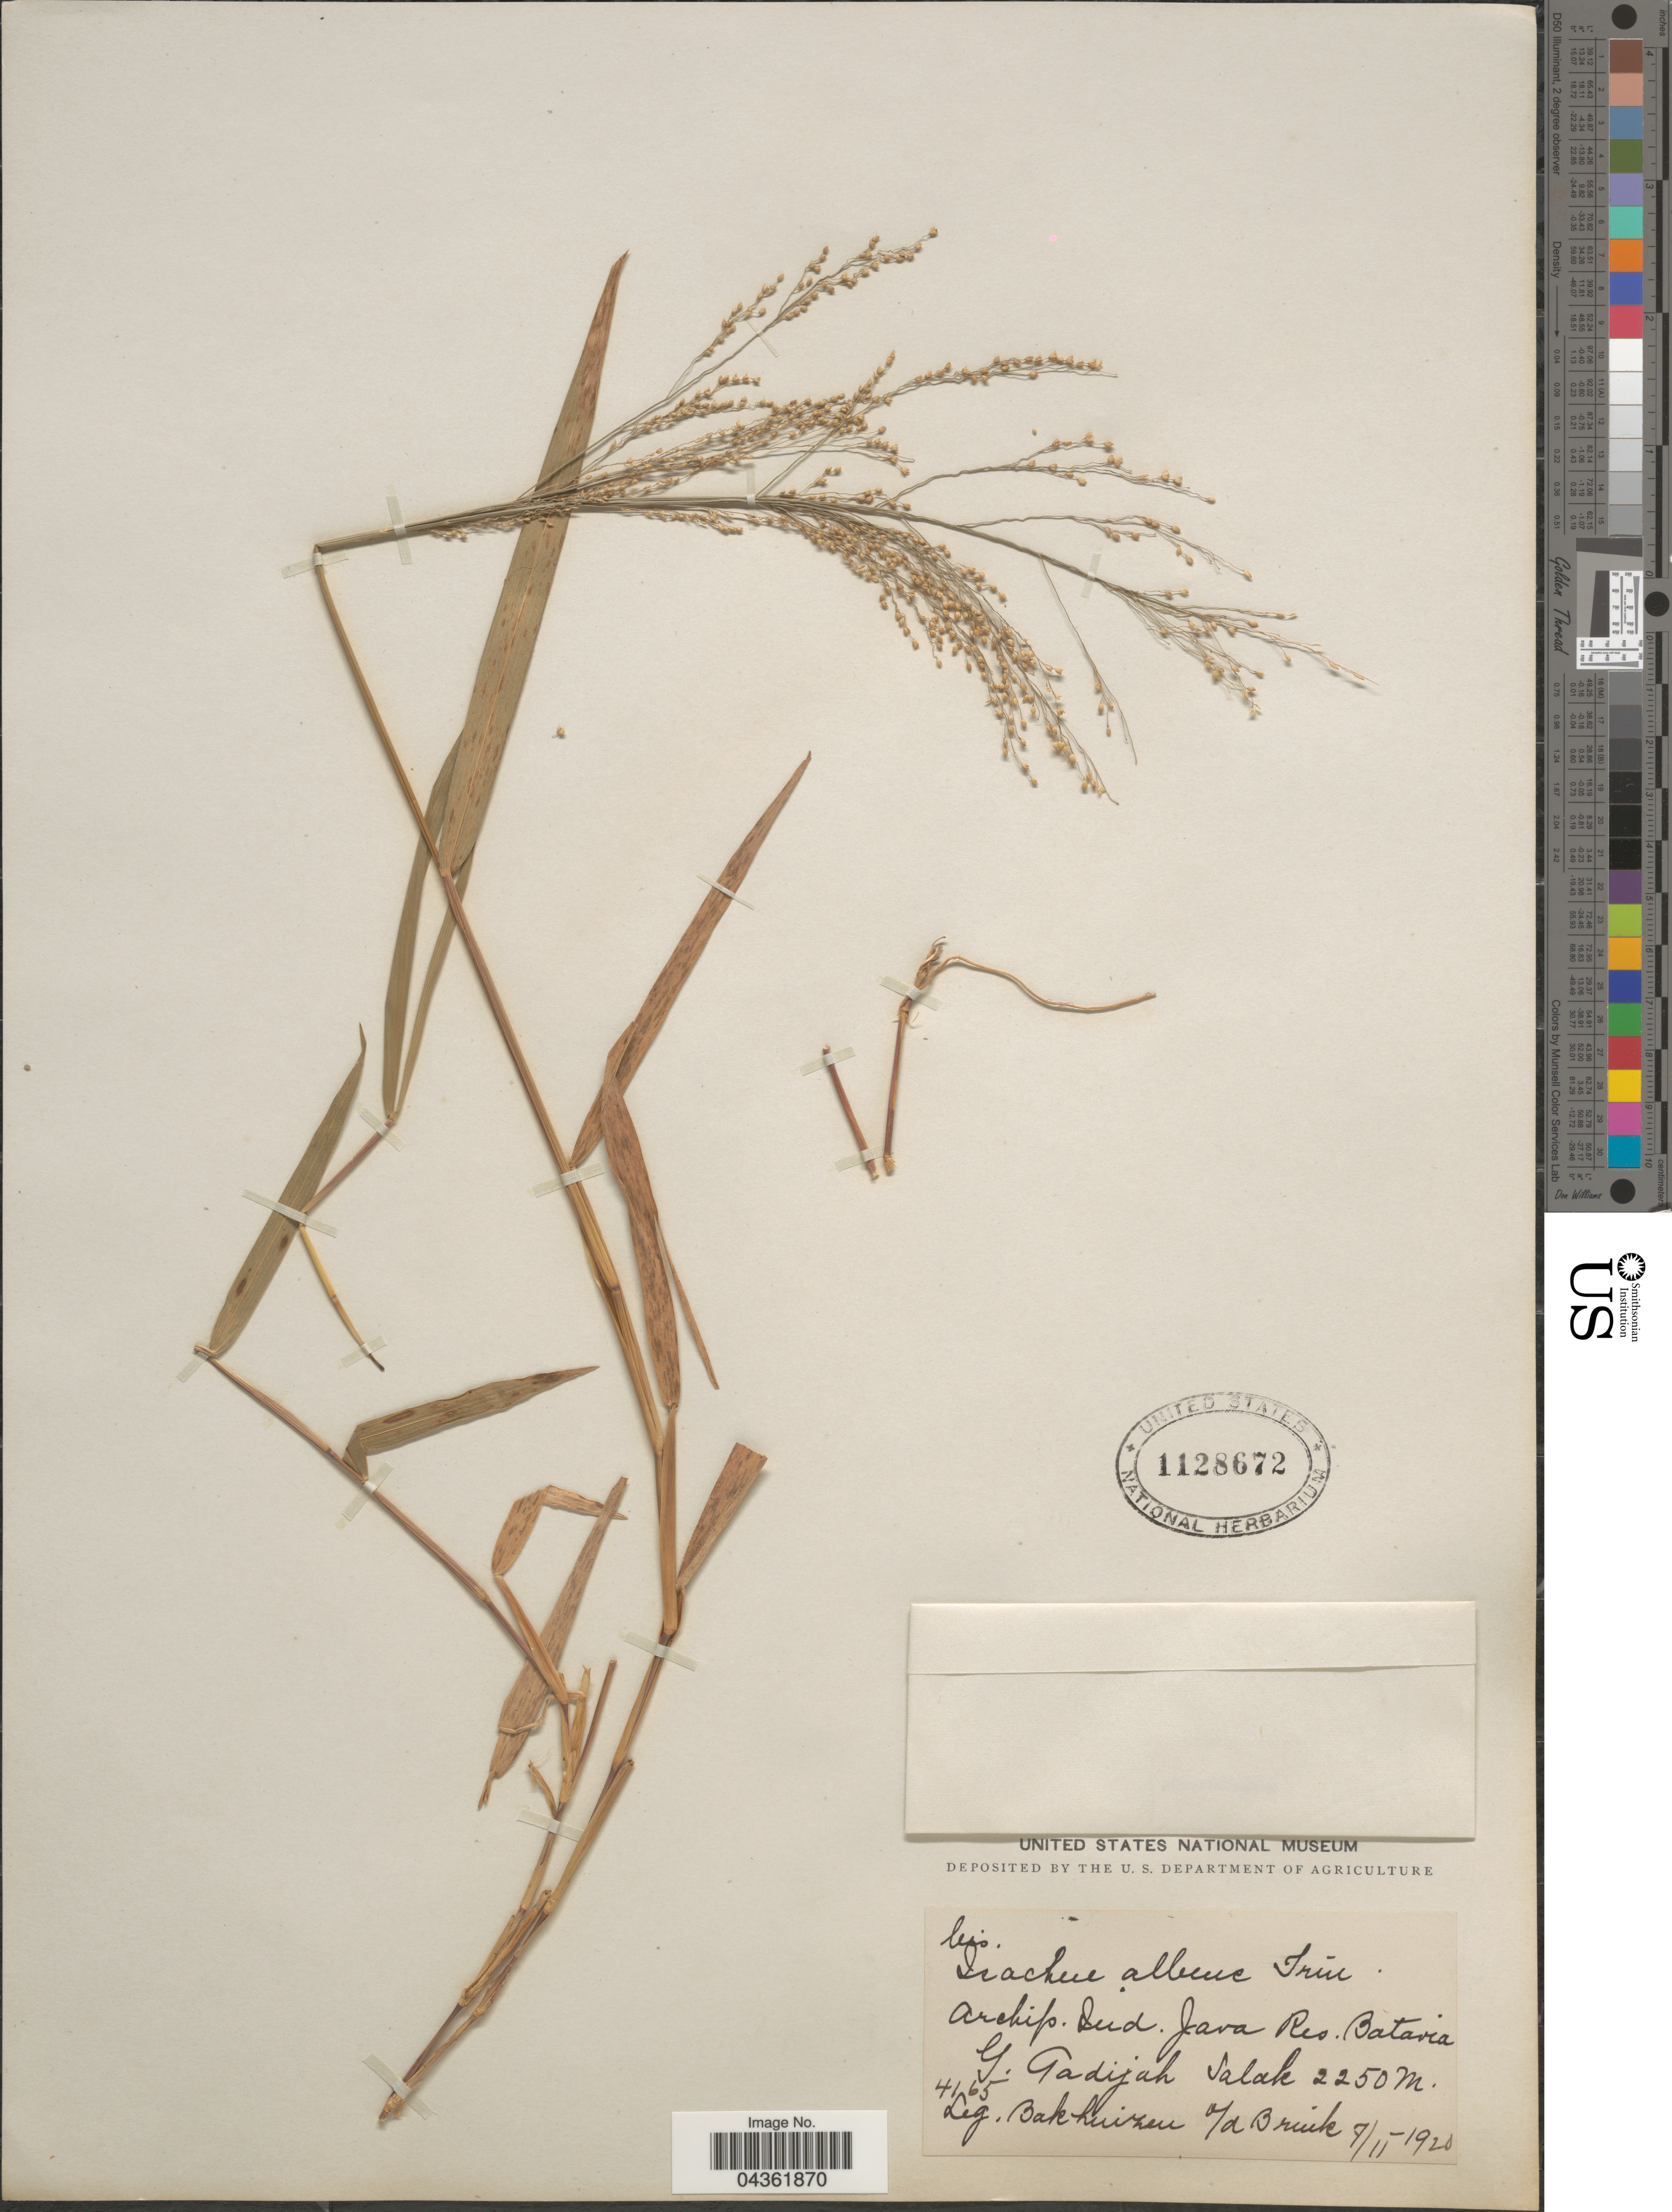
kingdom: Plantae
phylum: Tracheophyta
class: Liliopsida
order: Poales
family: Poaceae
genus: Isachne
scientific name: Isachne albens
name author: Trin.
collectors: R. C. Bakhuizen van den Brink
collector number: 4165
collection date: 1920-11-07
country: Indonesia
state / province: Java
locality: Archip. Ind. Java Res. Batavia. G. Gadijah Salak.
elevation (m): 2250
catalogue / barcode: US 1128672